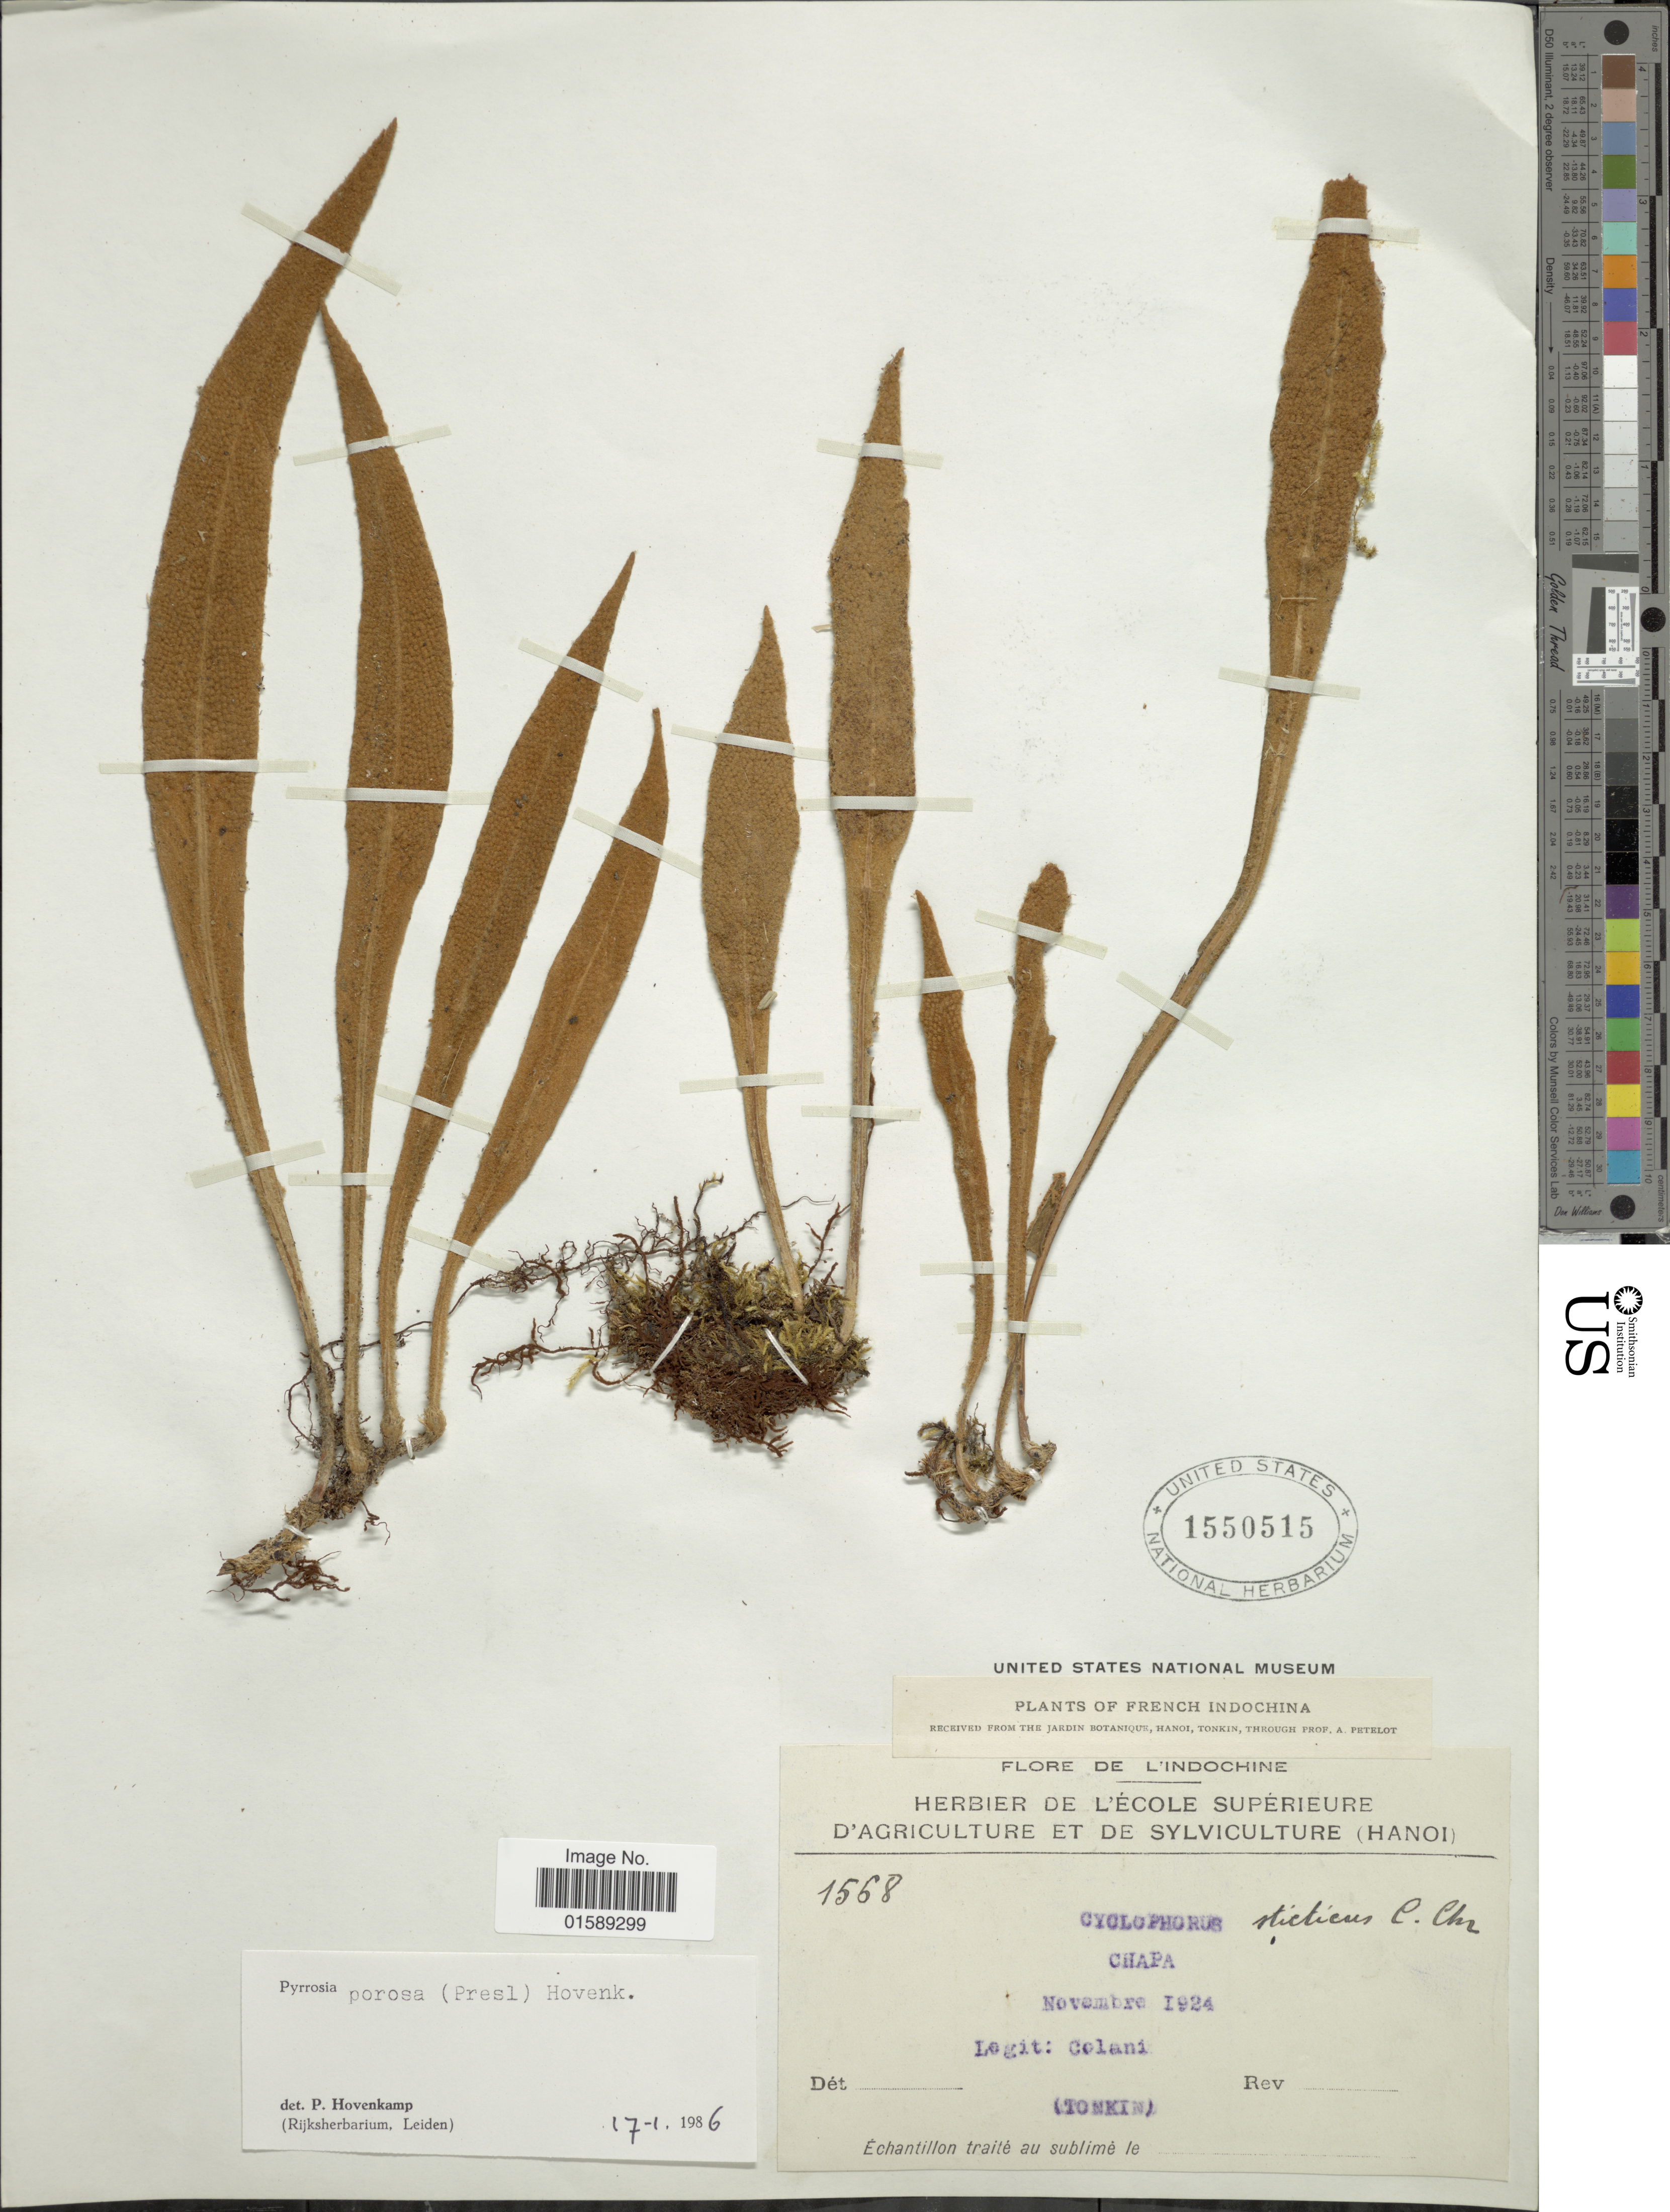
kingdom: Plantae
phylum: Tracheophyta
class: Polypodiopsida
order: Polypodiales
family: Polypodiaceae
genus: Pyrrosia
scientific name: Pyrrosia porosa var. porosa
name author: (C. Presl) Hovenkamp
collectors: Colani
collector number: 1568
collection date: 1924-11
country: Vietnam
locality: French Indochina. Chapa, (Tonkin).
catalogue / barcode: US 1550515